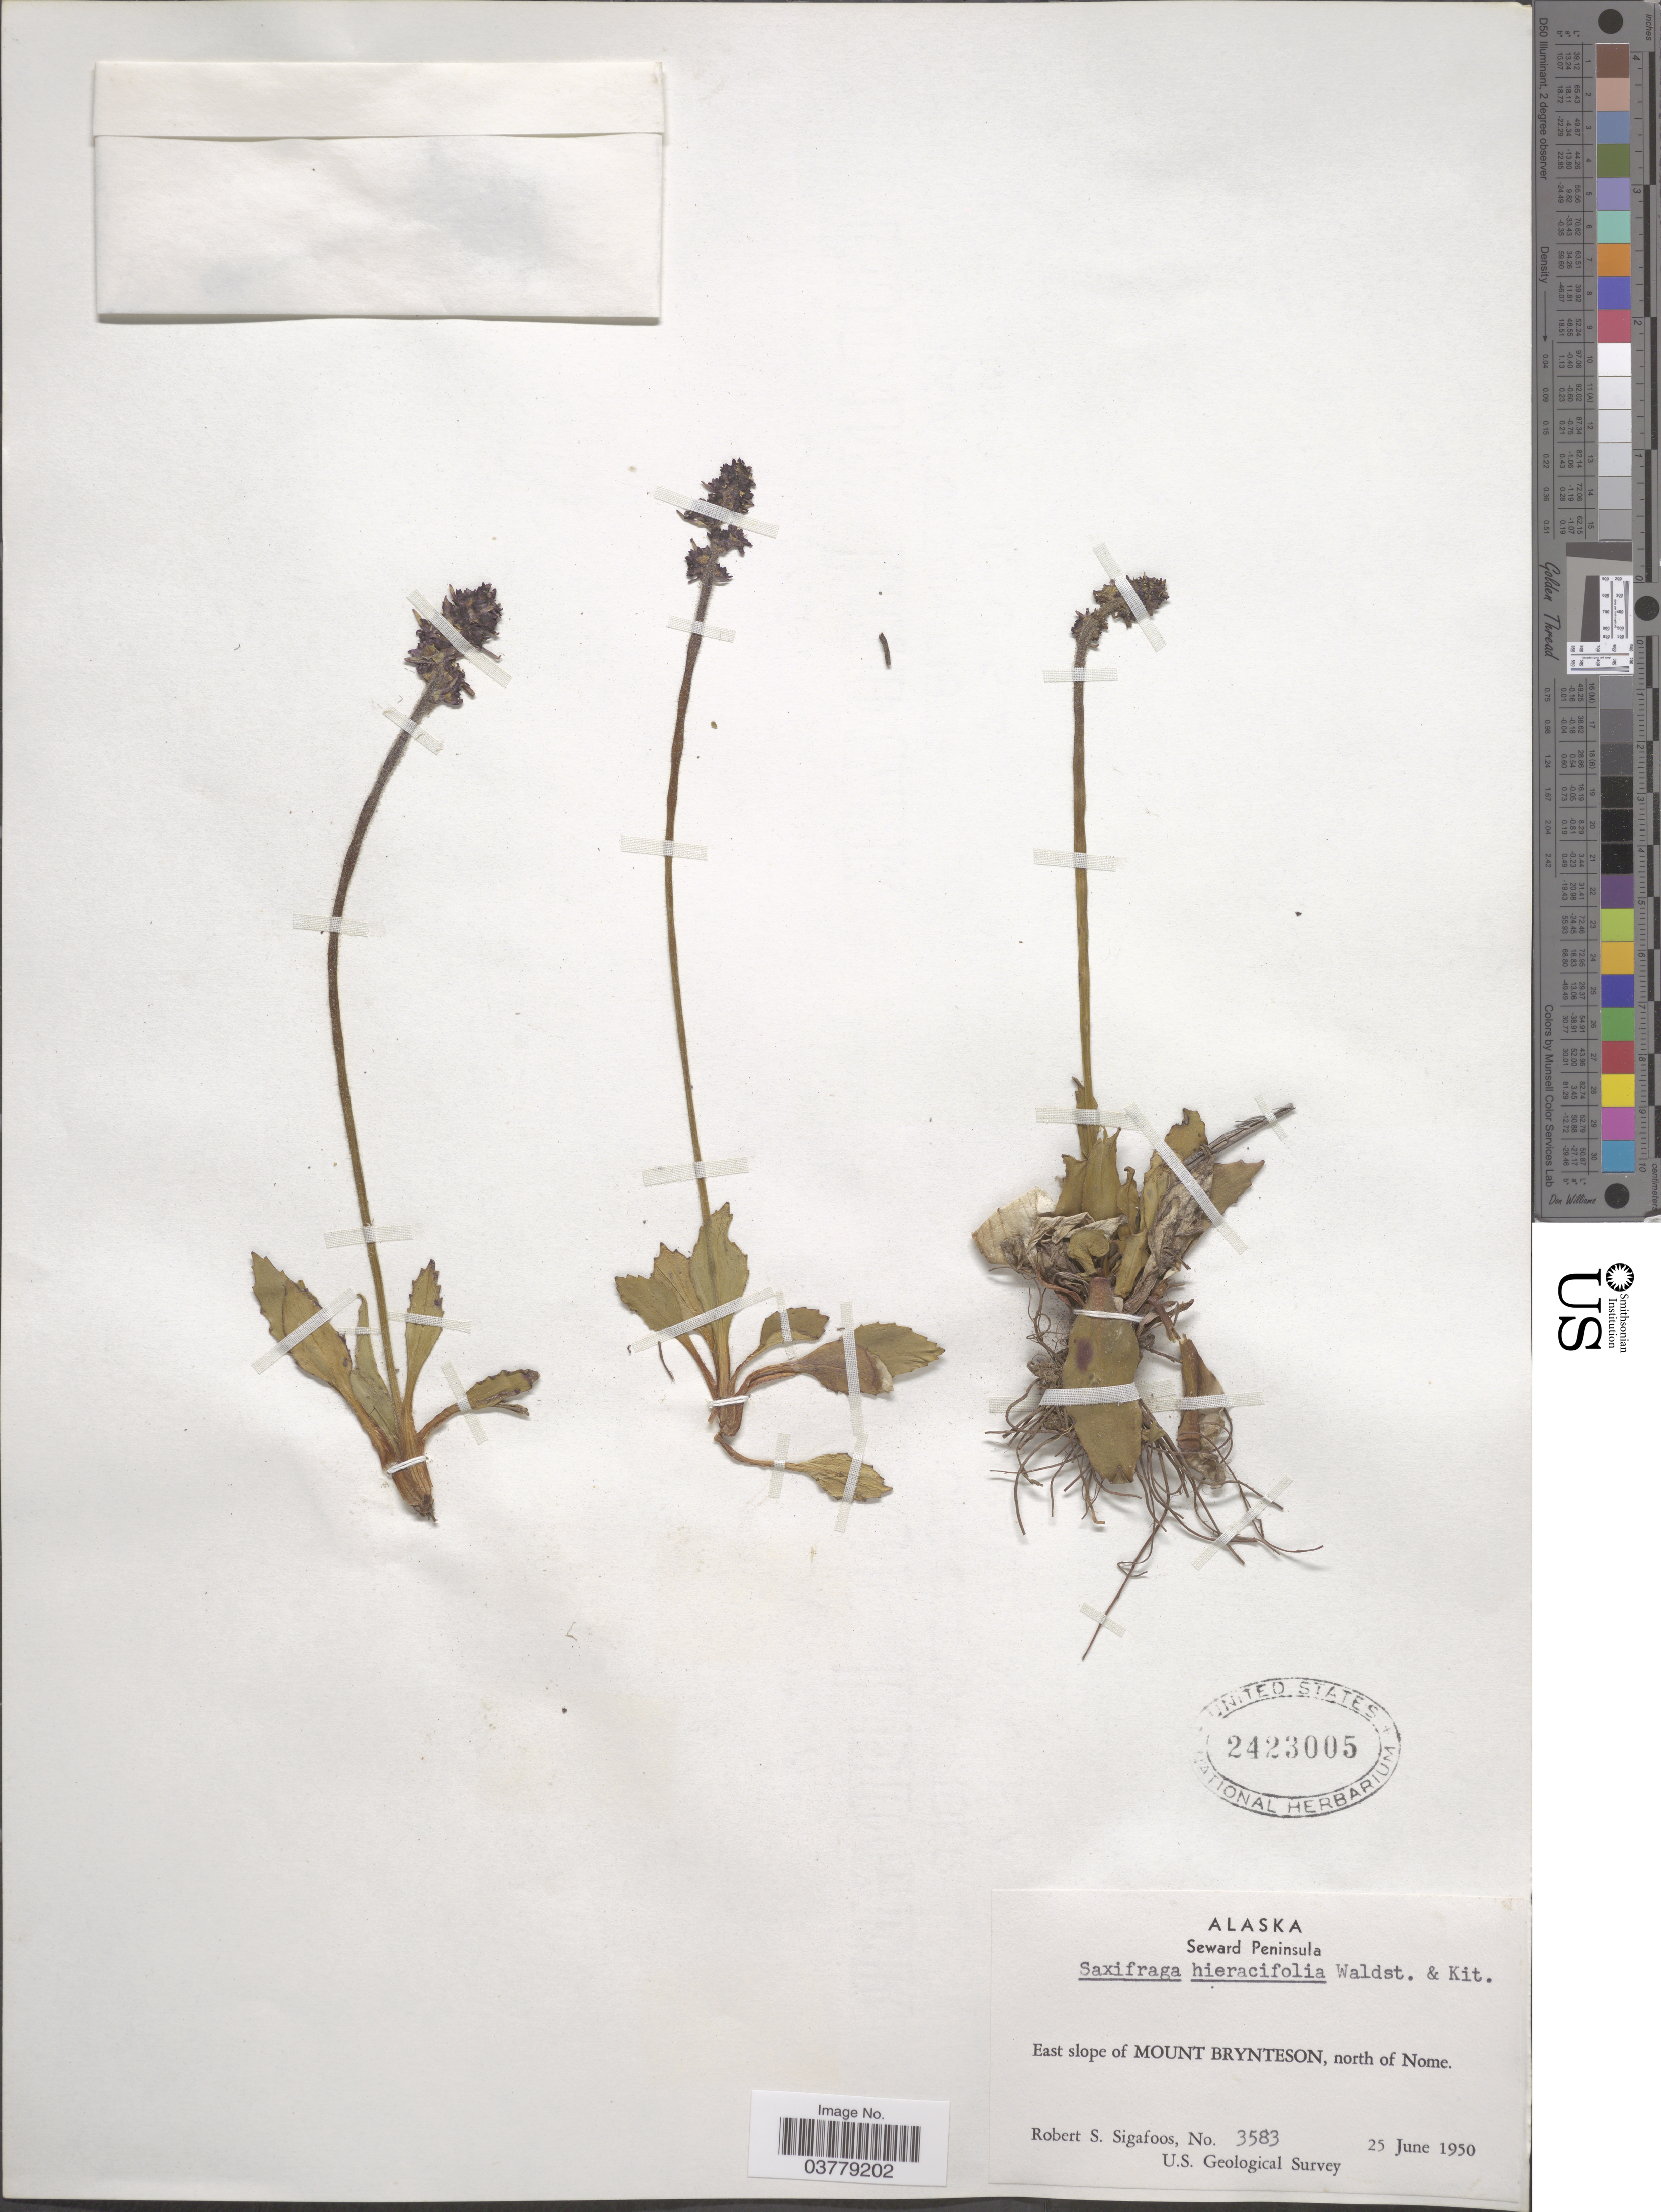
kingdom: Plantae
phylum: Tracheophyta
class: Magnoliopsida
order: Saxifragales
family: Saxifragaceae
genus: Micranthes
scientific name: Micranthes hieraciifolia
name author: (Waldst. & Kit. ex Willd.) Haw.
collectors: R. Sigafoos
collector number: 3583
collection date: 1950-06-25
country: United States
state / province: Alaska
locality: Seward Peninsula. East slope of Mount Brynteson, north of Nome.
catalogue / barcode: US 2423005